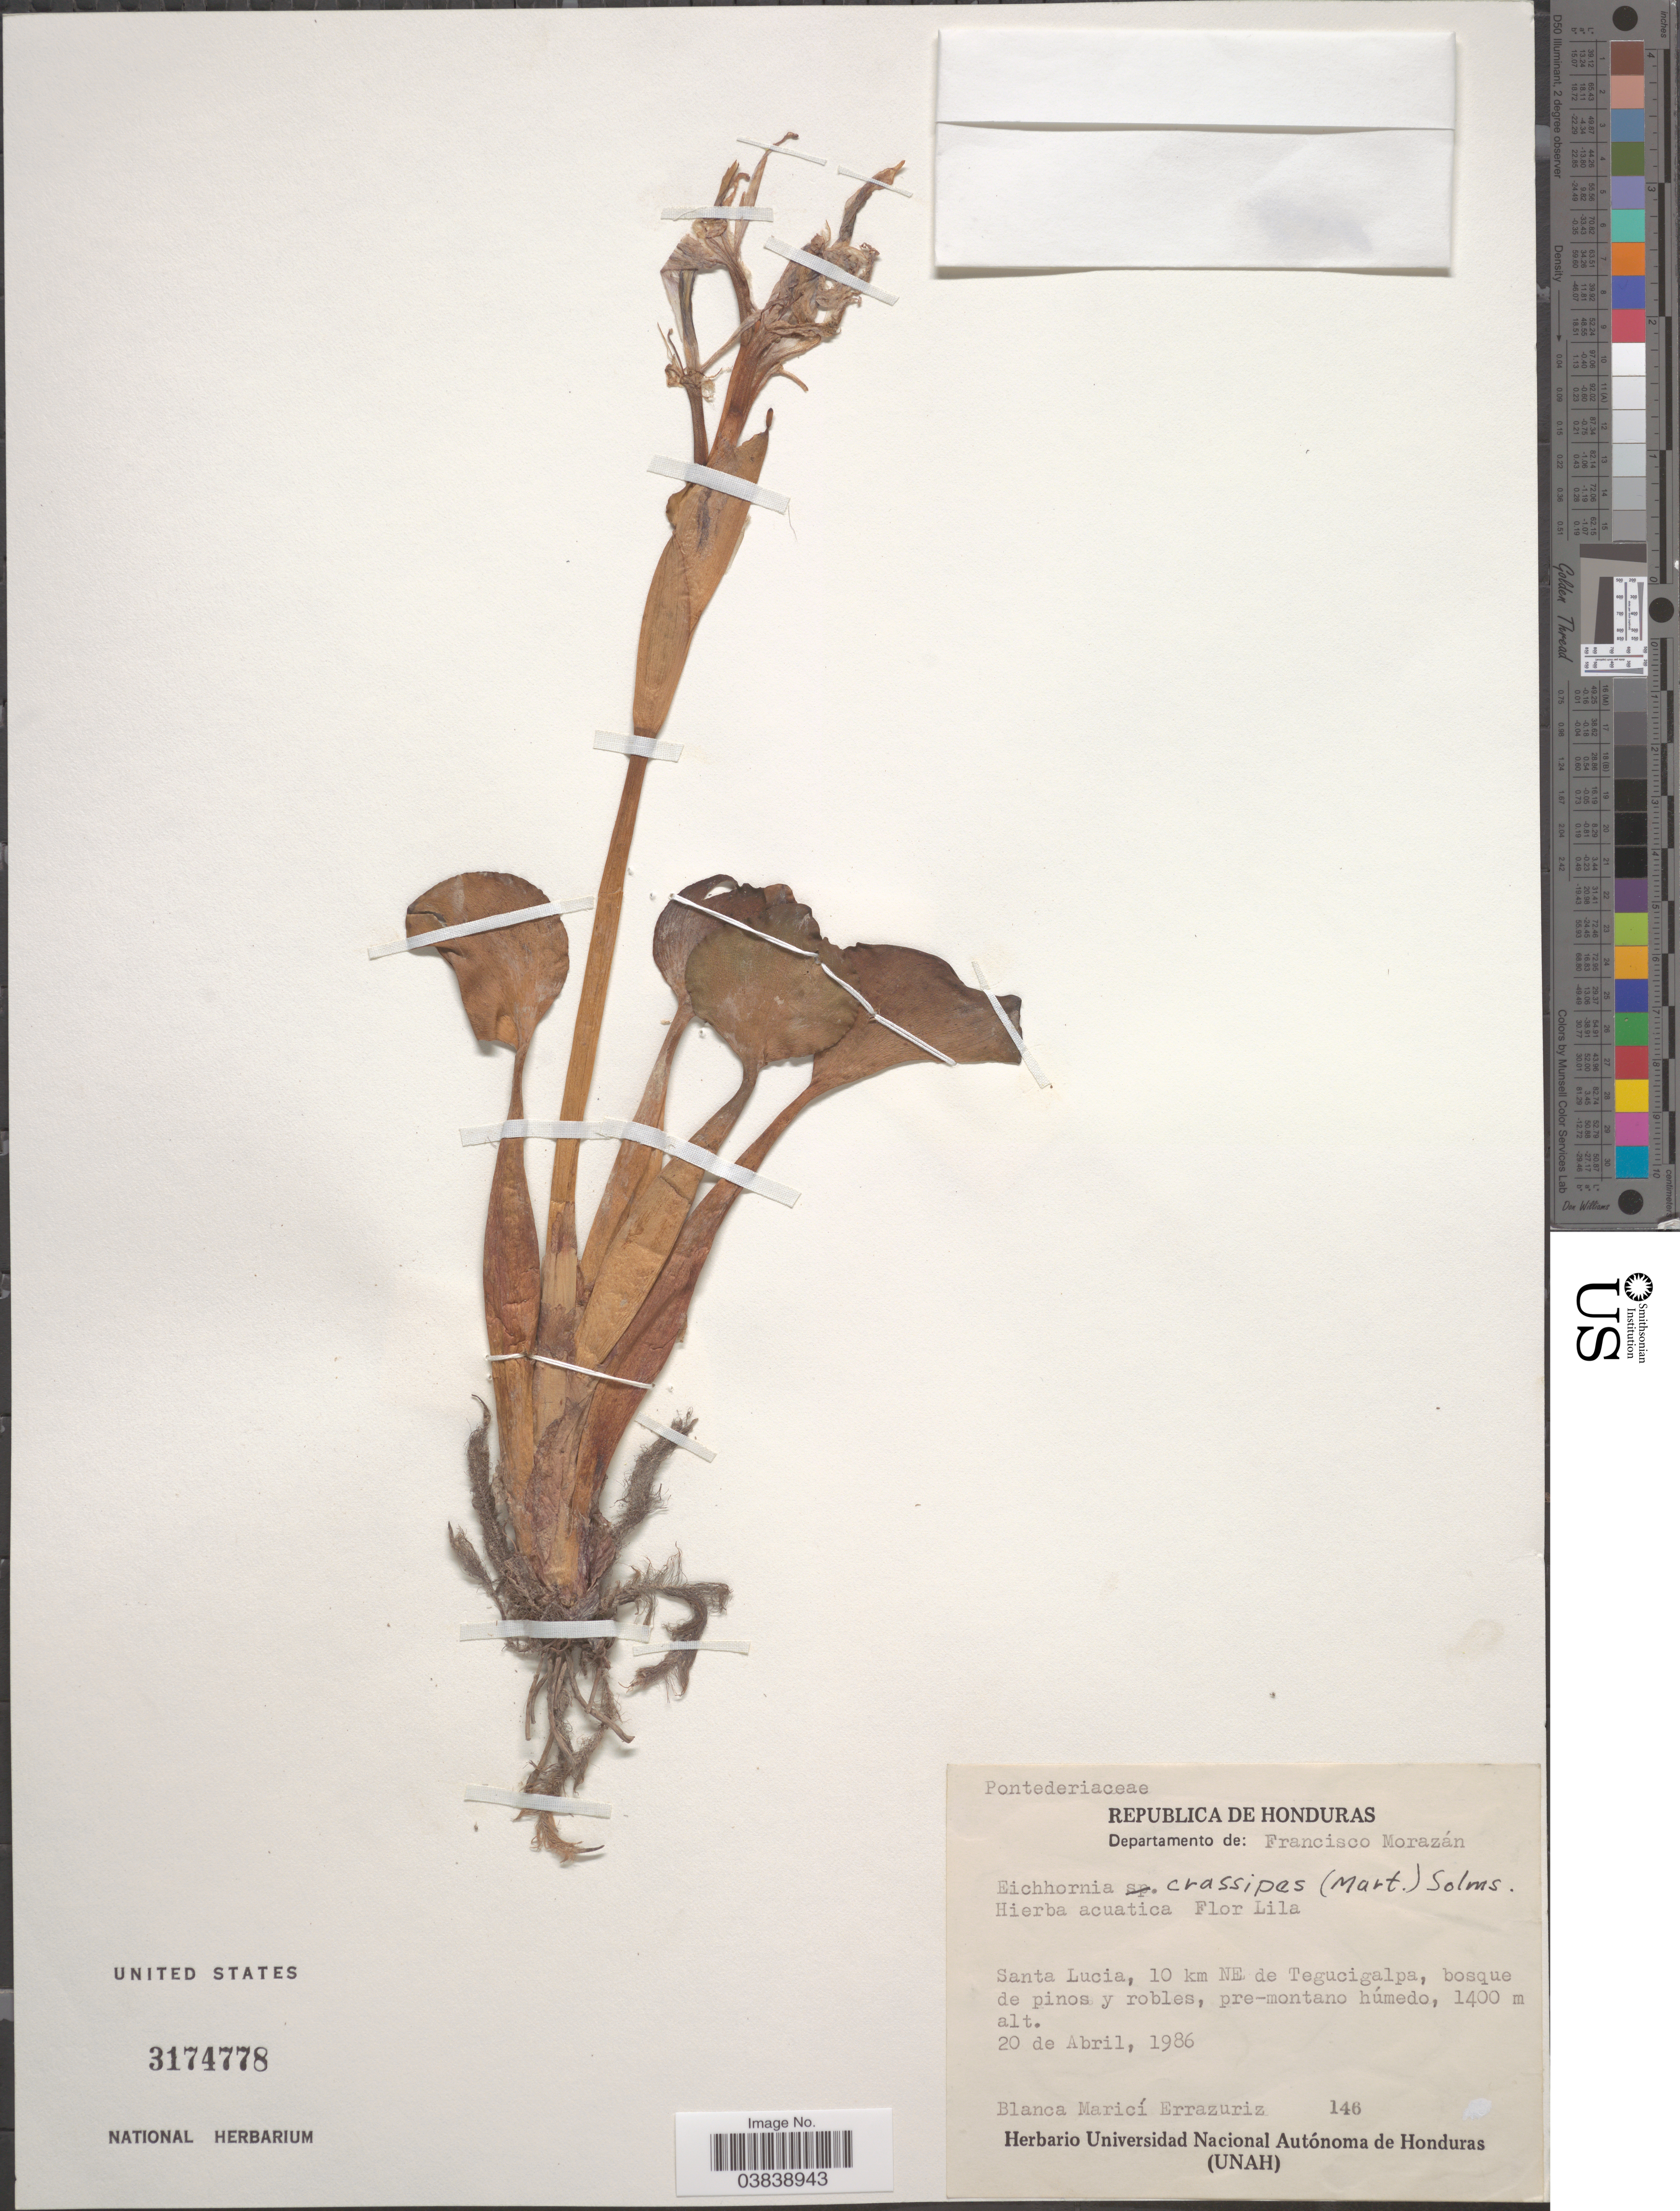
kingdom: Plantae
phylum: Tracheophyta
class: Liliopsida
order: Commelinales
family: Pontederiaceae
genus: Eichhornia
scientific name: Eichhornia crassipes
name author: (Mart.) Solms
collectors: B. Errazuriz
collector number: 146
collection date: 1986-04-20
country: Honduras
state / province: Fco. Morazán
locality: Departamento de: Francisco Morazán. Santa Lucia, 10 km NE de Tegucigalpa.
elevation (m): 1400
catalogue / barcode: US 3174778